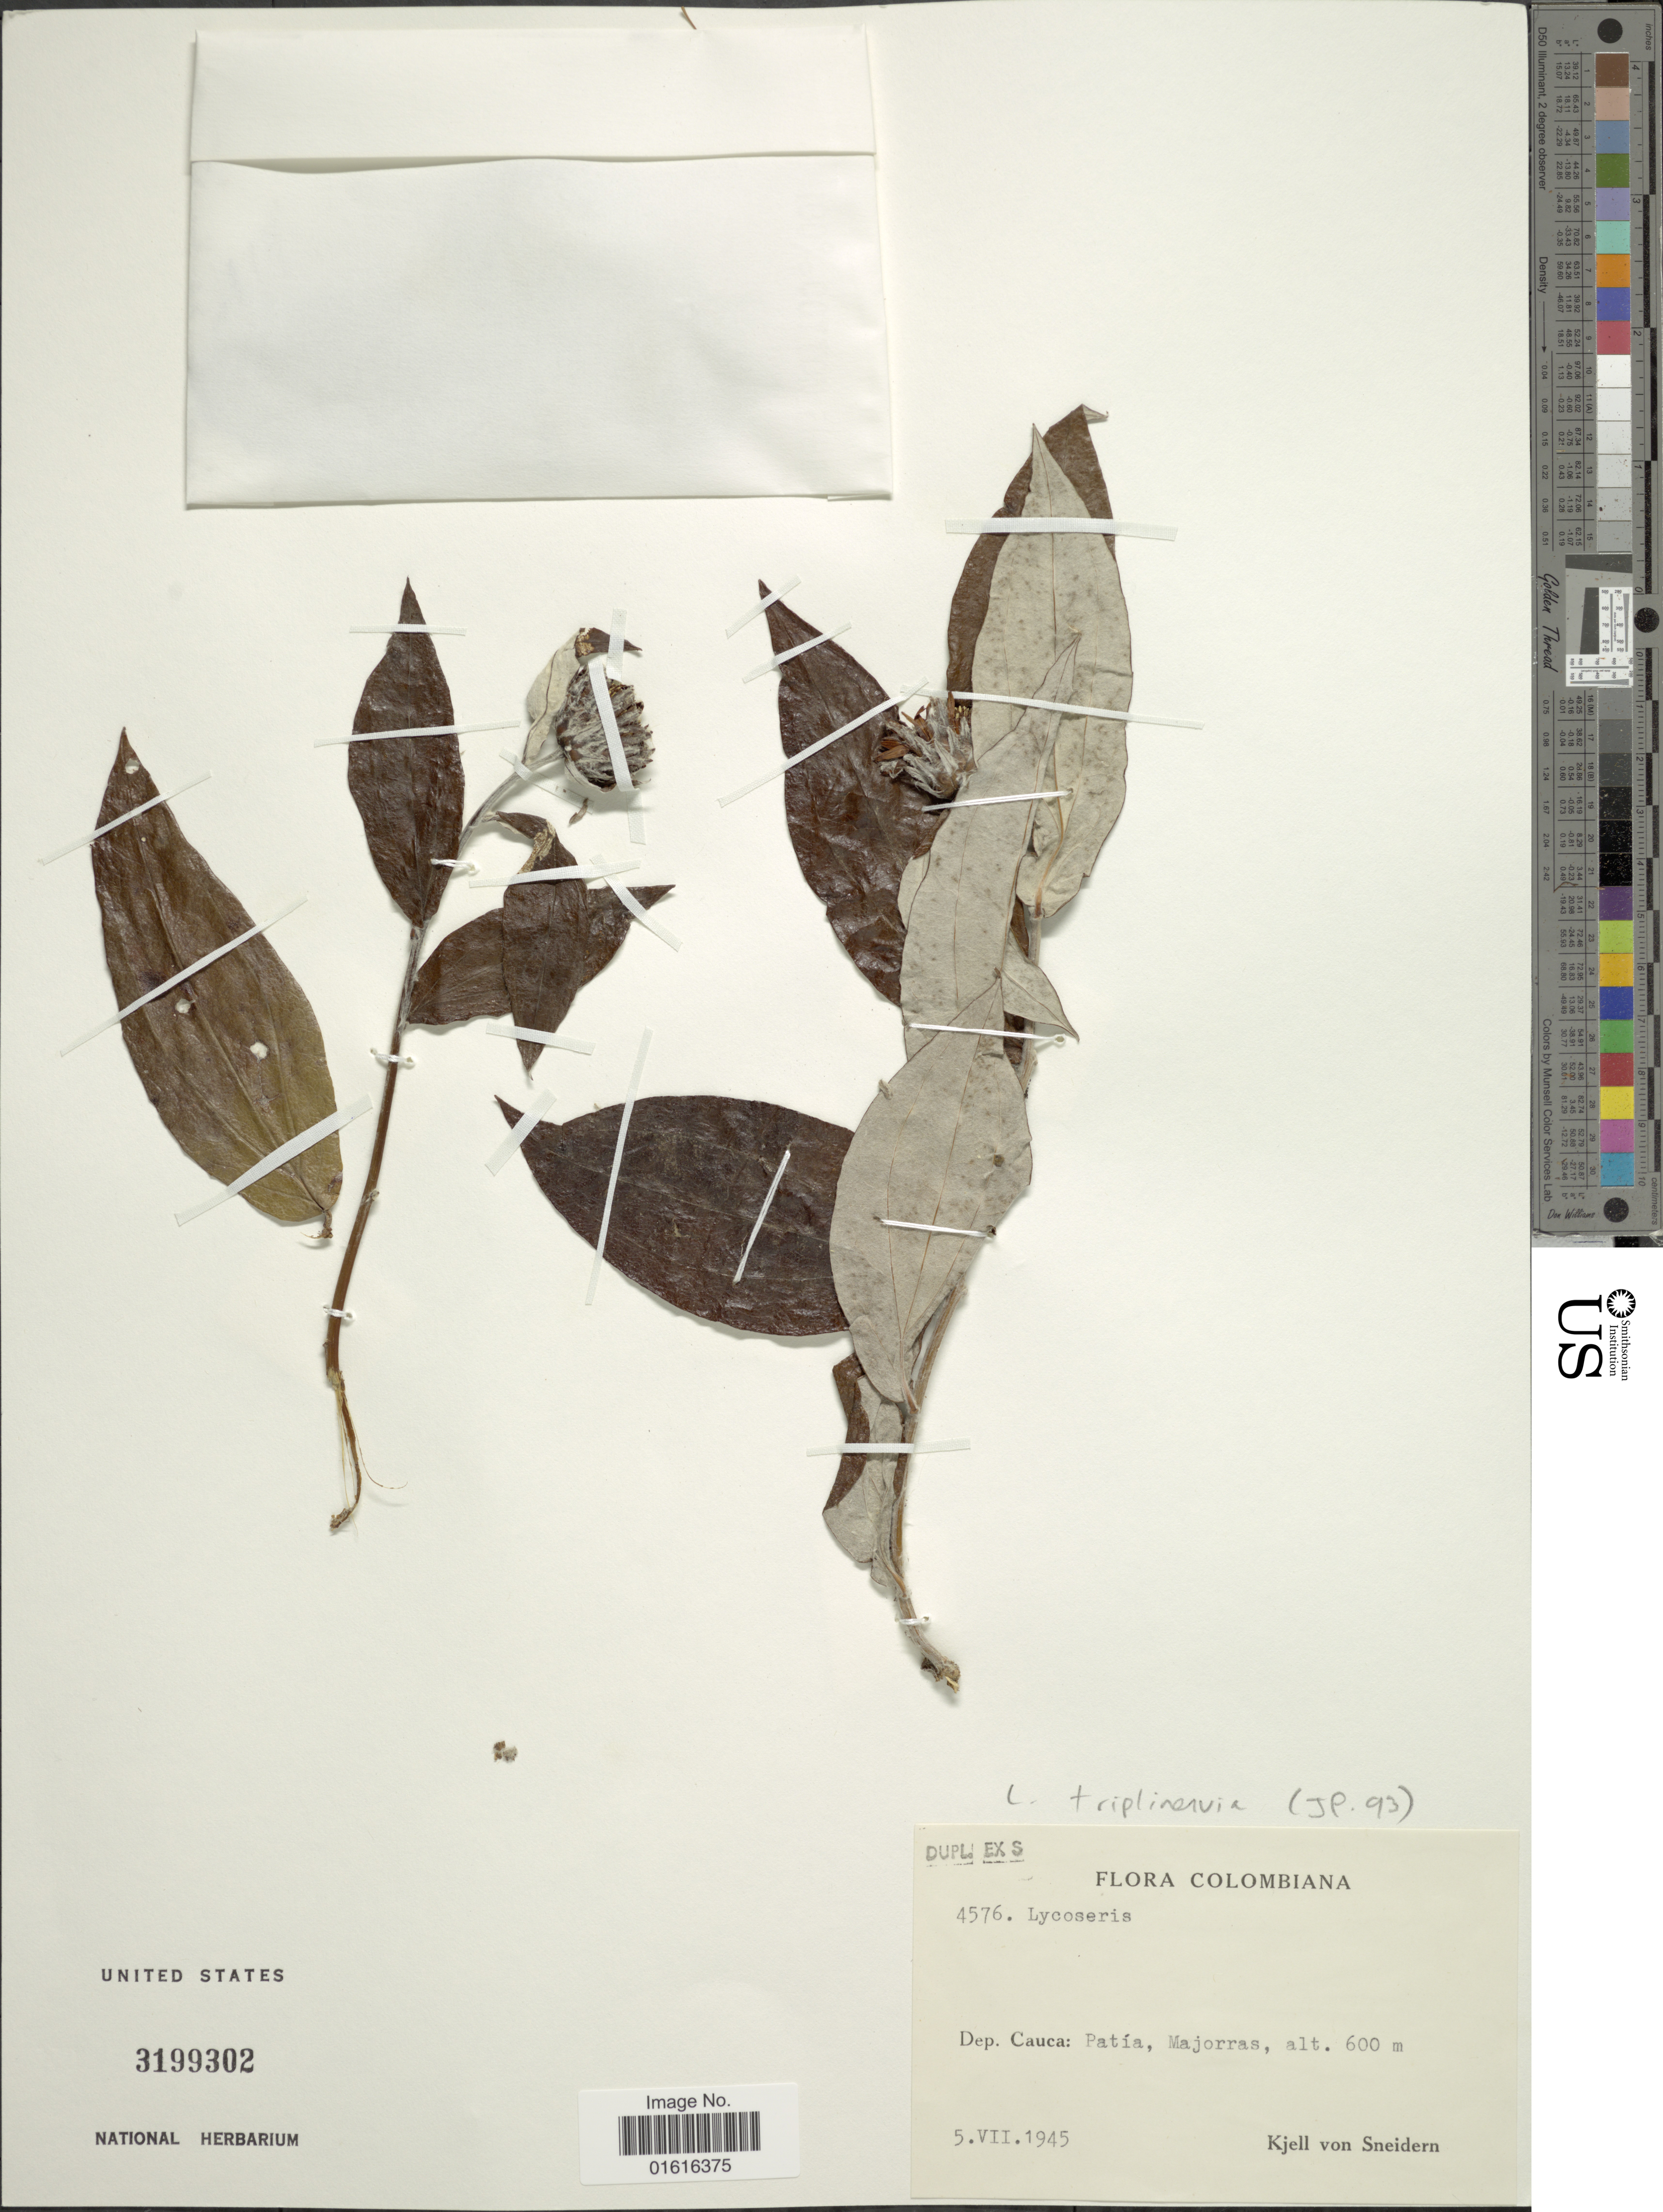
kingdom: Plantae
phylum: Tracheophyta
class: Magnoliopsida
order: Asterales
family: Asteraceae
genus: Lycoseris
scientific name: Lycoseris triplinervia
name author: Less.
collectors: K. von Sneidern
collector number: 4576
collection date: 1945-07-05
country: Colombia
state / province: Cauca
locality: Patia, Majorras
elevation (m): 600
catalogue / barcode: US 3199302